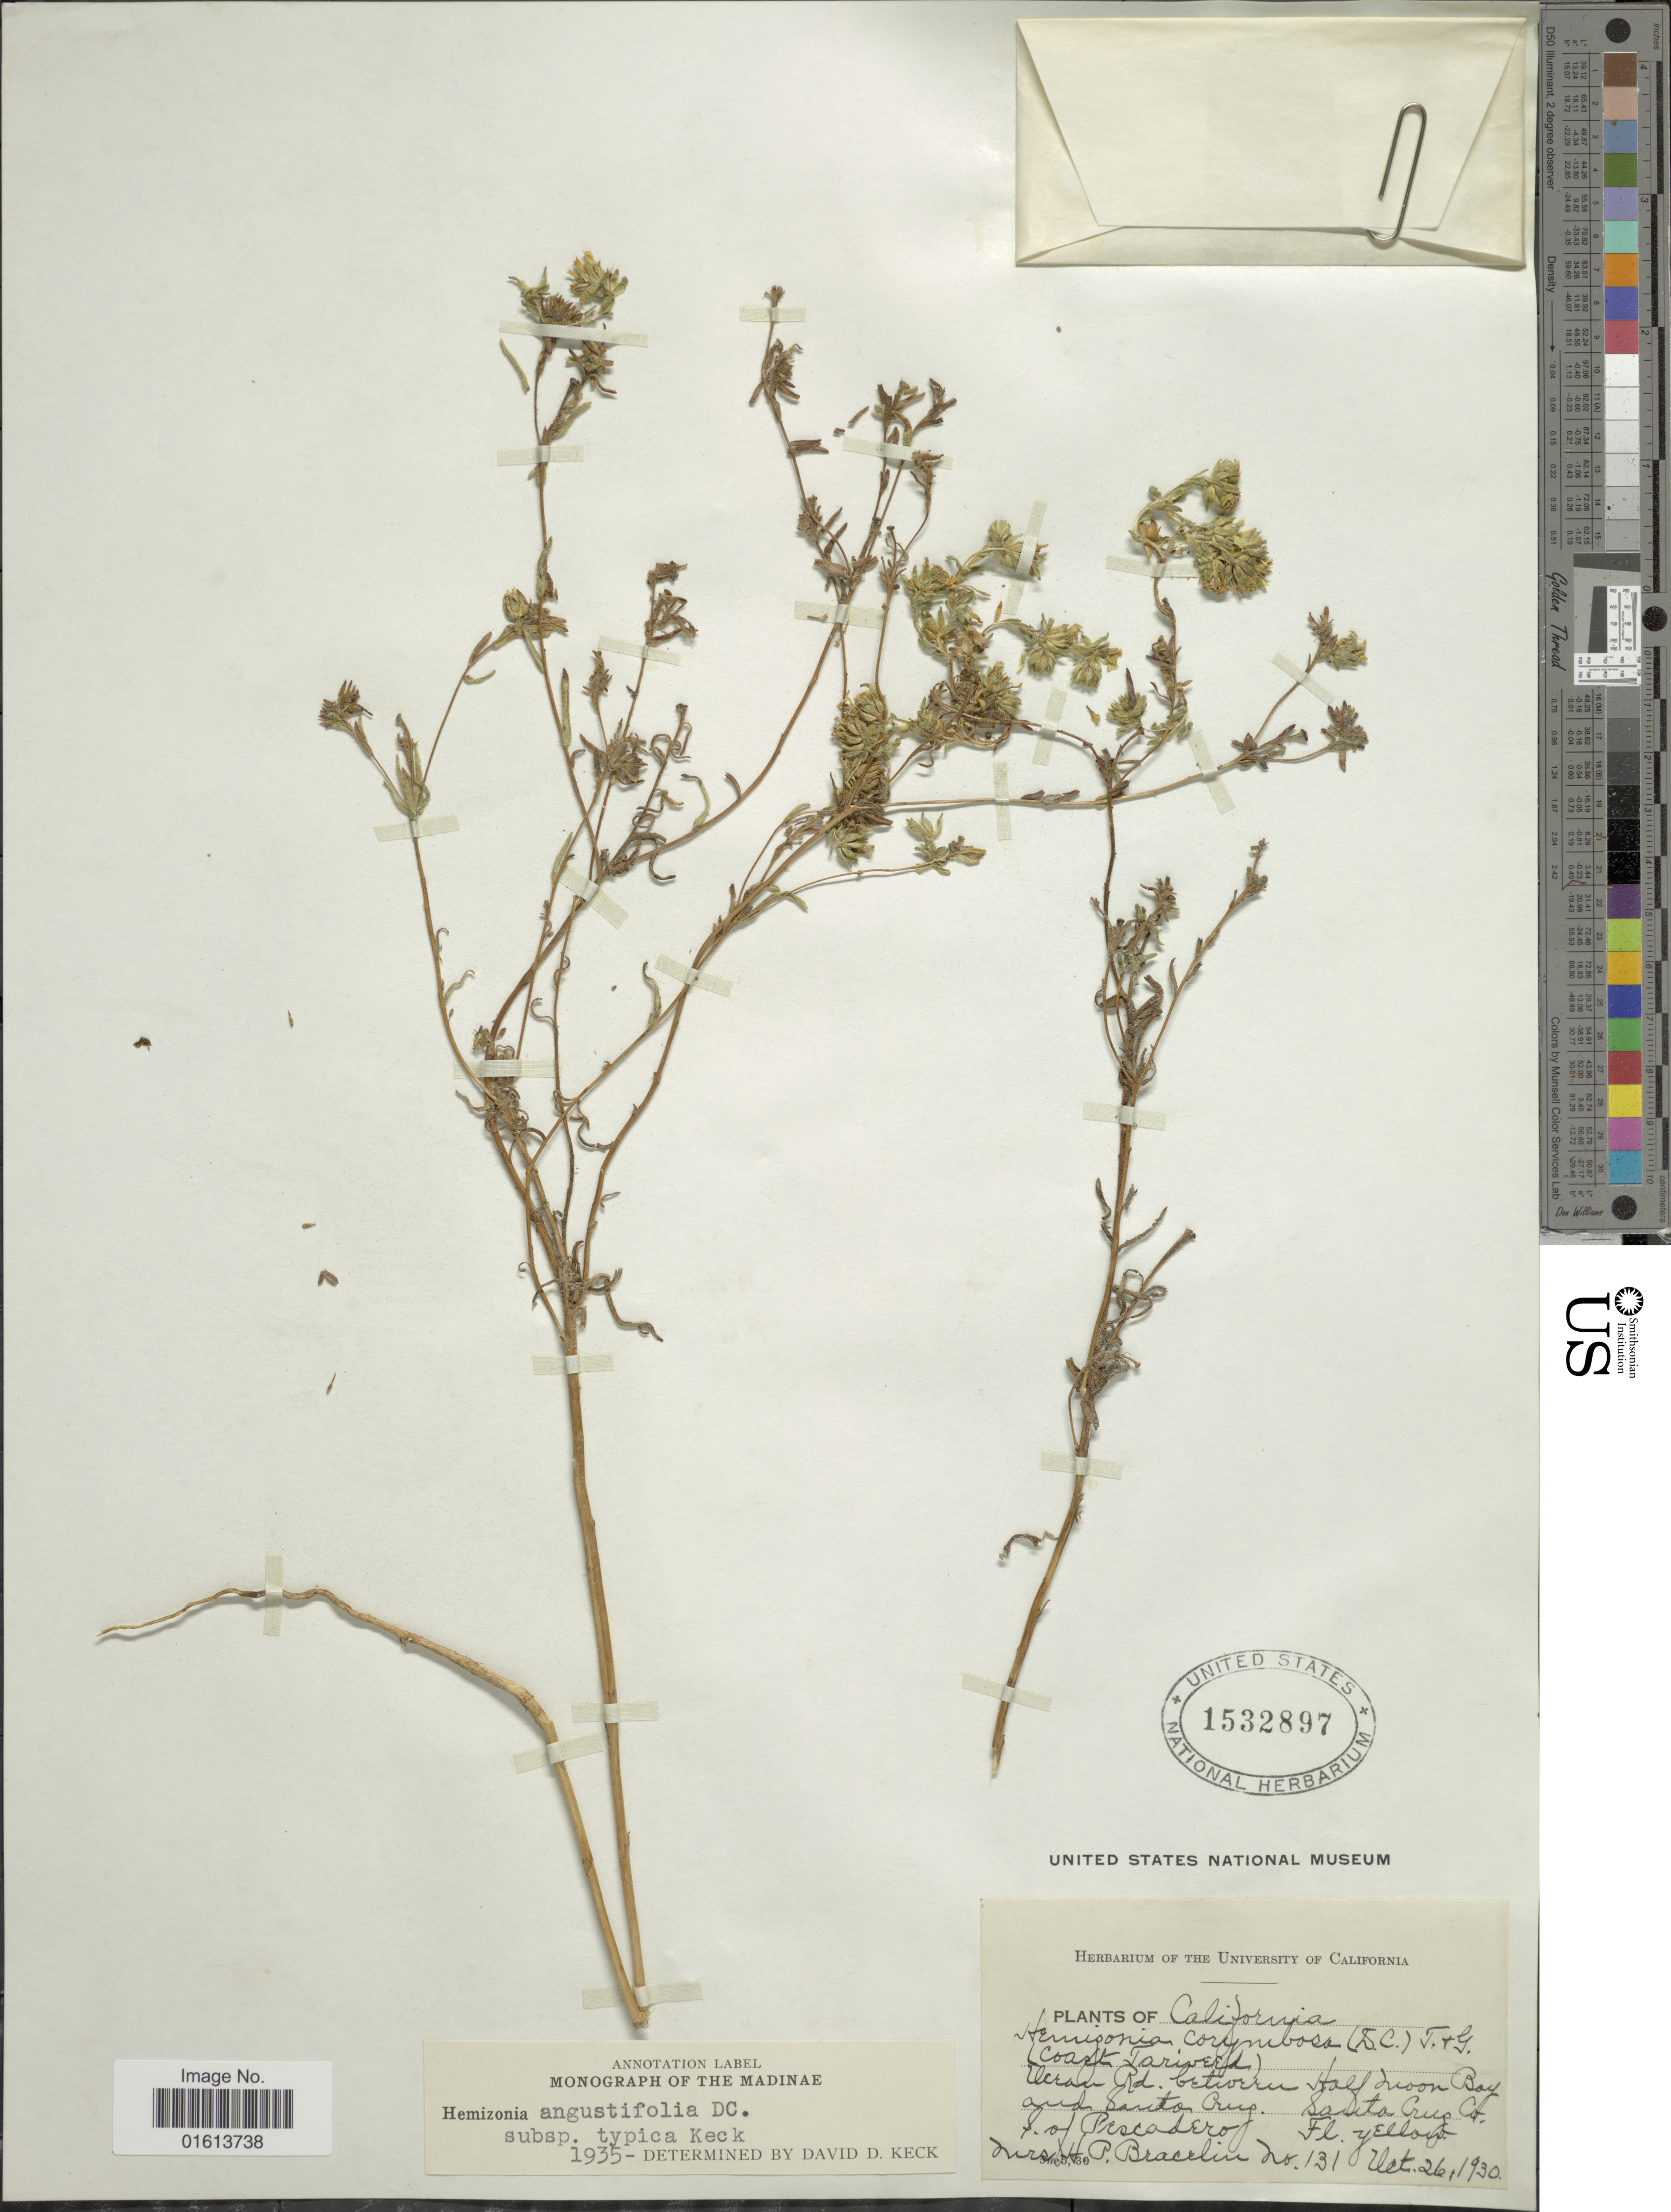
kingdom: Plantae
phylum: Tracheophyta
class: Magnoliopsida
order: Asterales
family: Asteraceae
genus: Deinandra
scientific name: Deinandra corymbosa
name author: (DC.) B.G. Baldwin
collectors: H. Bracelin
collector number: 131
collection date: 1930-10-26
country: United States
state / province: California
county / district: Santa Cruz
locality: California. Half Moon Bay and Santa Cruz. Santa Cruz Co. S. of Pescadero.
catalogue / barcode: US 1532897